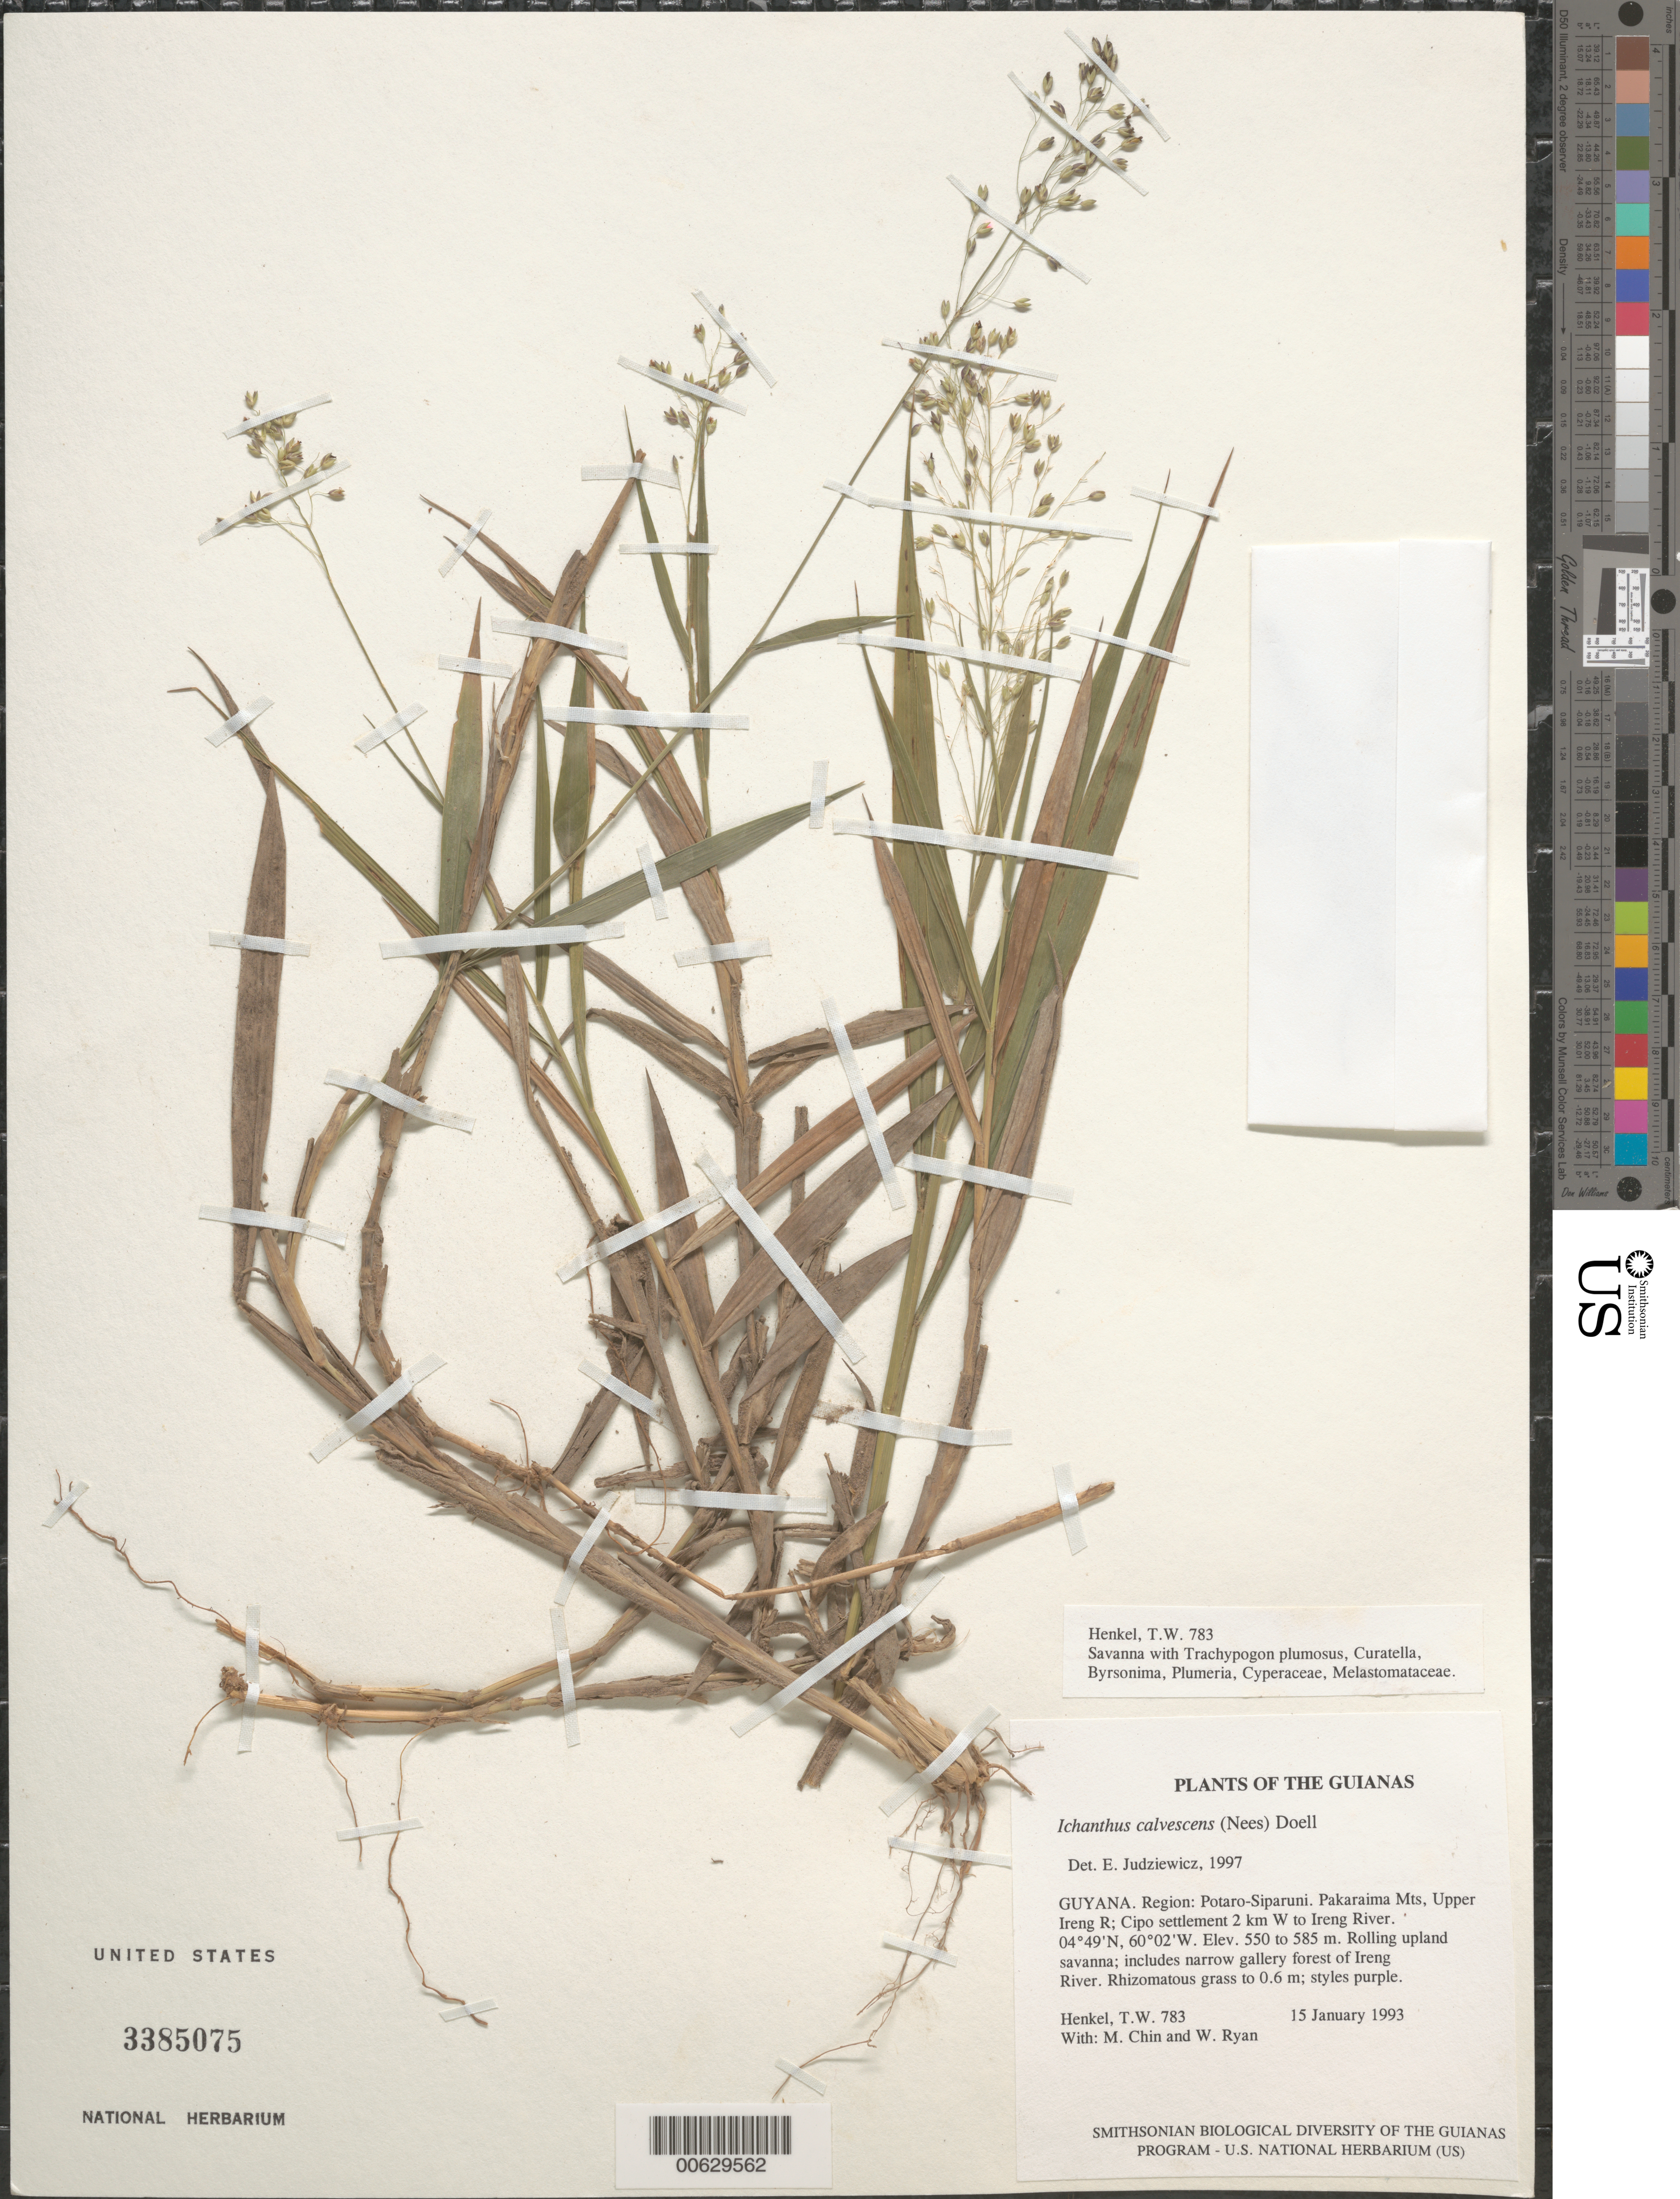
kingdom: Plantae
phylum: Tracheophyta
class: Liliopsida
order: Poales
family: Poaceae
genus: Ichnanthus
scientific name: Ichnanthus calvescens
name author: (Nees ex Trin.) Döll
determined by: Judziewicz, E. J.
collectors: T. Henkel, M. Chin & W. Ryan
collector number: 783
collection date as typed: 15 January 1993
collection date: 1993-01-15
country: Guyana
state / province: Potaro-Siparuni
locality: Pakaraima Mts, Upper Ireng R; Cipo settlement 2 km W to Ireng River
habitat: Rolling upland savanna; includes narrow gallery forest of Ireng River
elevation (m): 550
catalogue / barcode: US 3385075